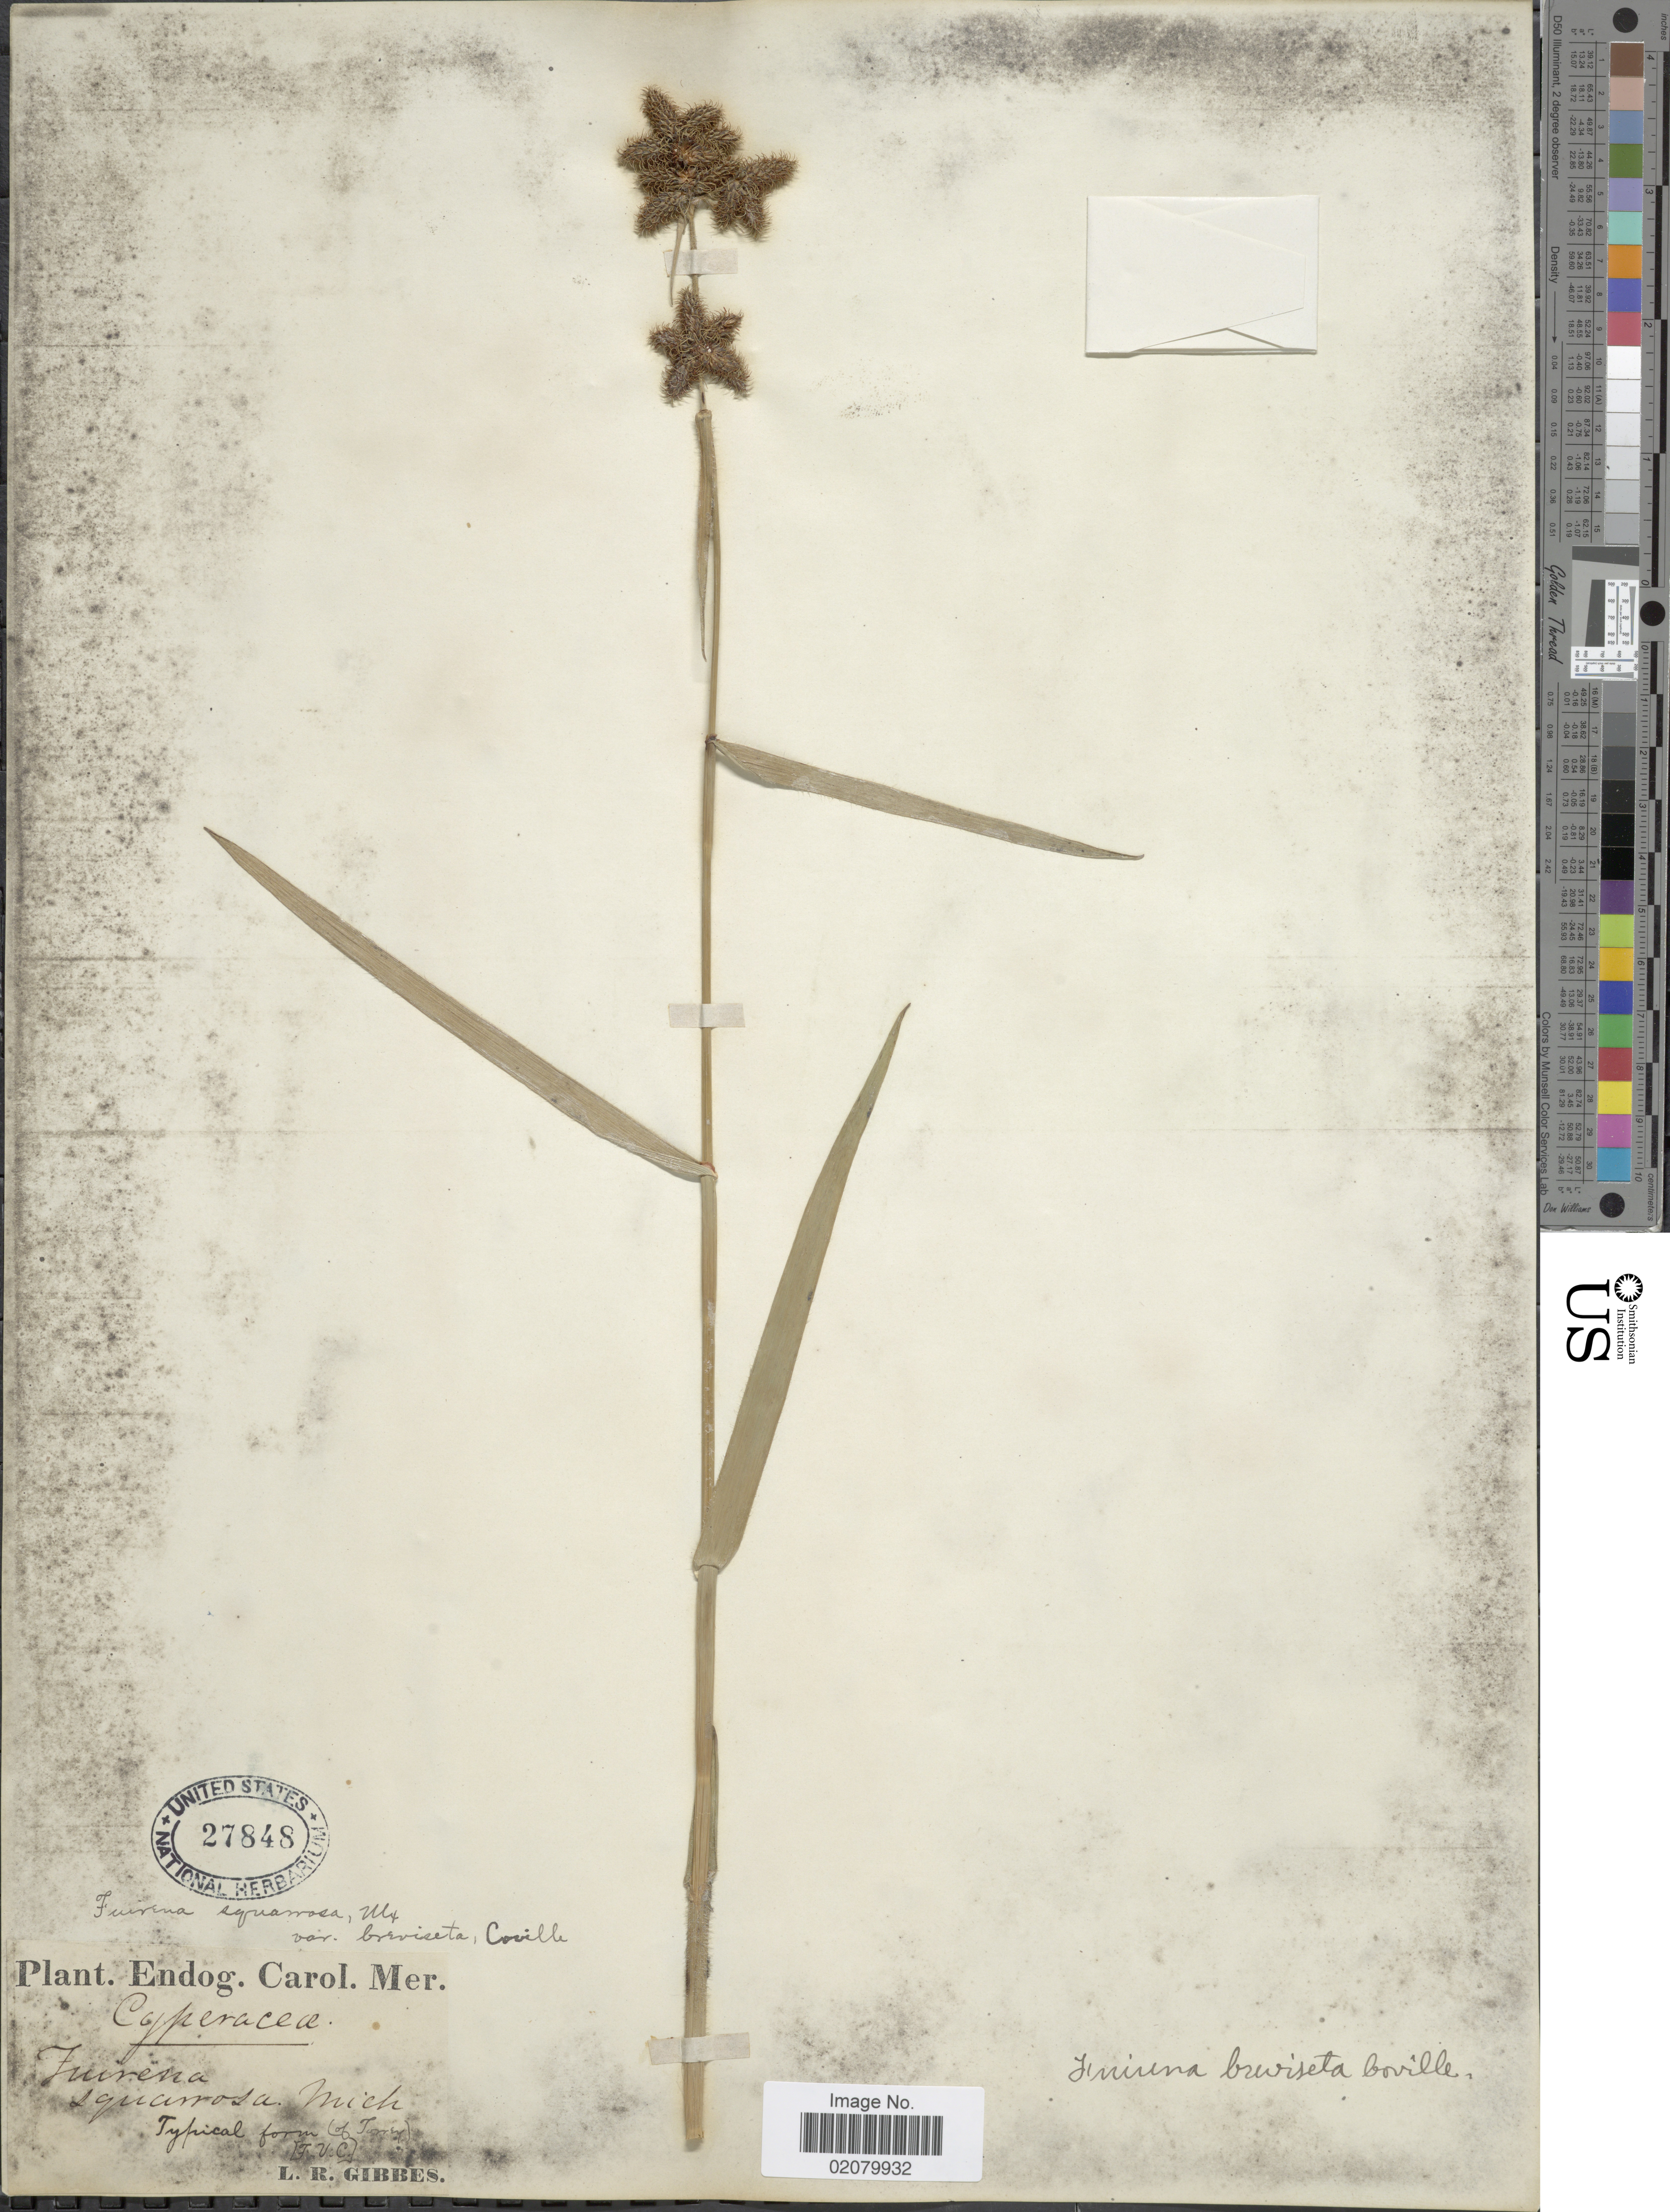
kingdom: Plantae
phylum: Tracheophyta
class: Liliopsida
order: Poales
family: Cyperaceae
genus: Fuirena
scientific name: Fuirena squarrosa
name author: Michx.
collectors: L. Gibbes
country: United States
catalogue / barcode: US 27848